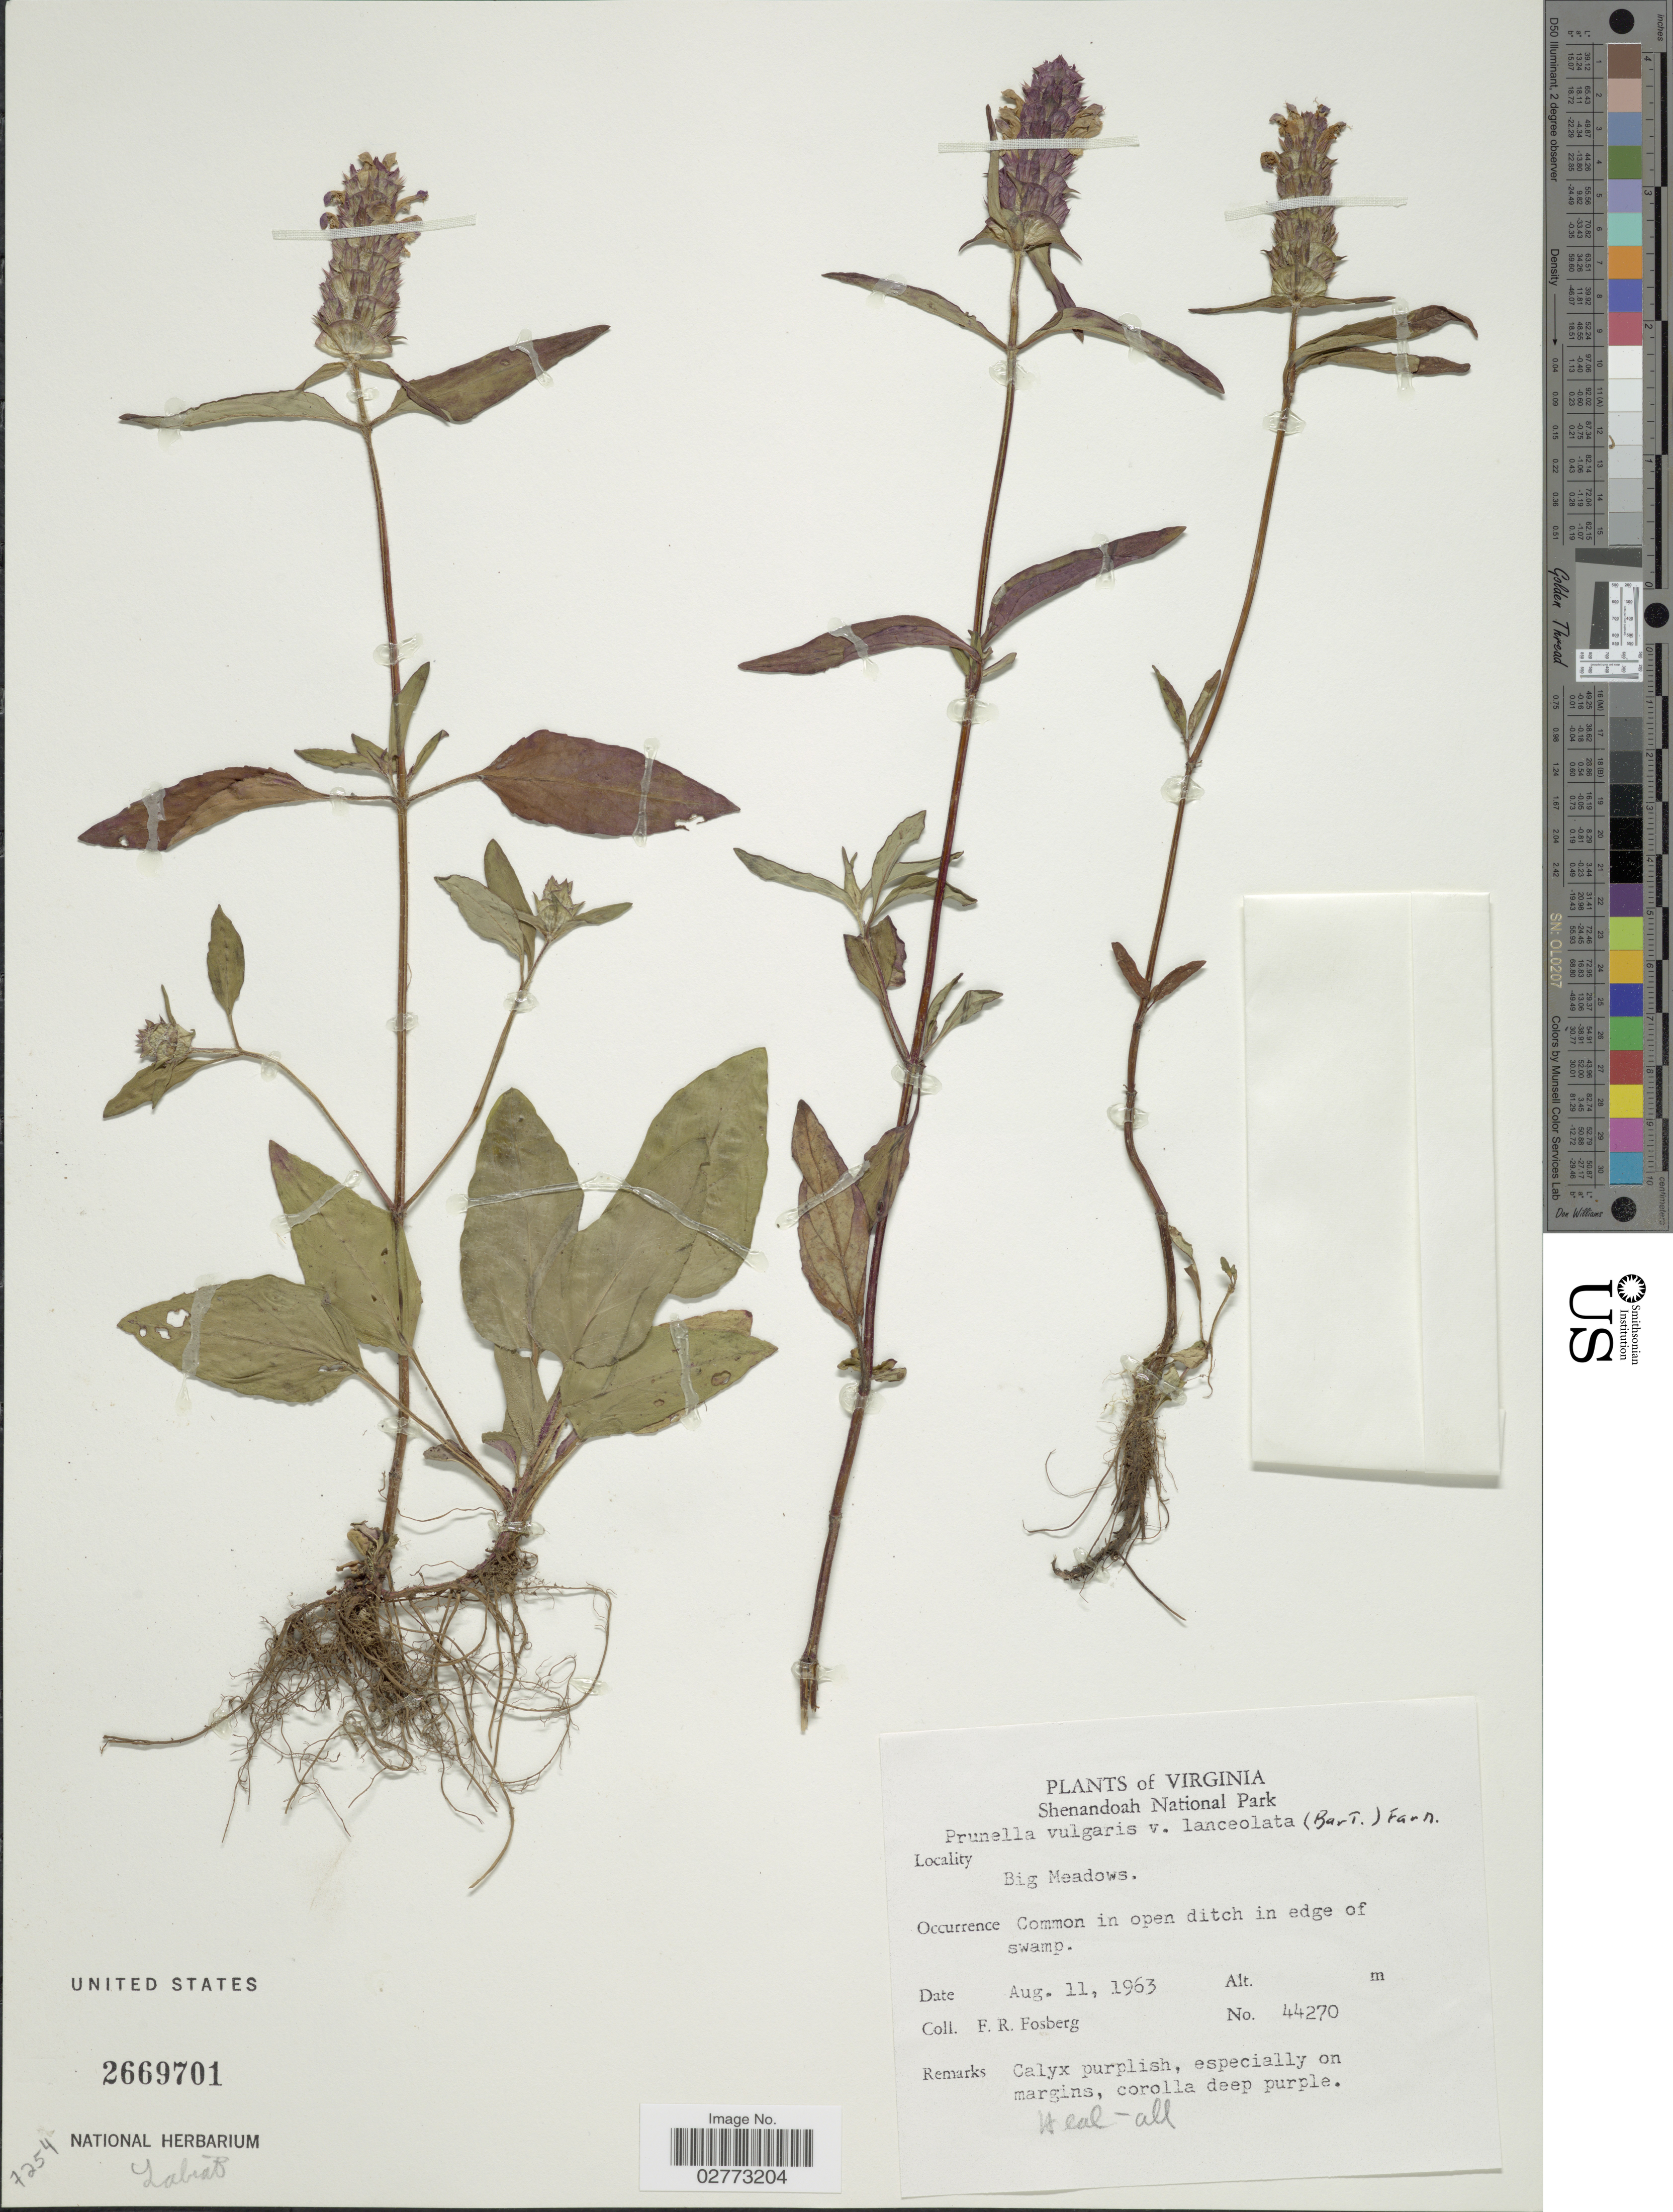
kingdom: Plantae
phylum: Tracheophyta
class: Magnoliopsida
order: Lamiales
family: Lamiaceae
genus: Prunella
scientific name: Prunella vulgaris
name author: L.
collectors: F. R. Fosberg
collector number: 44270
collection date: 1963-08-11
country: United States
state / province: Virginia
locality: Shenandoah National Park, Big Meadows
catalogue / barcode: US 2669701